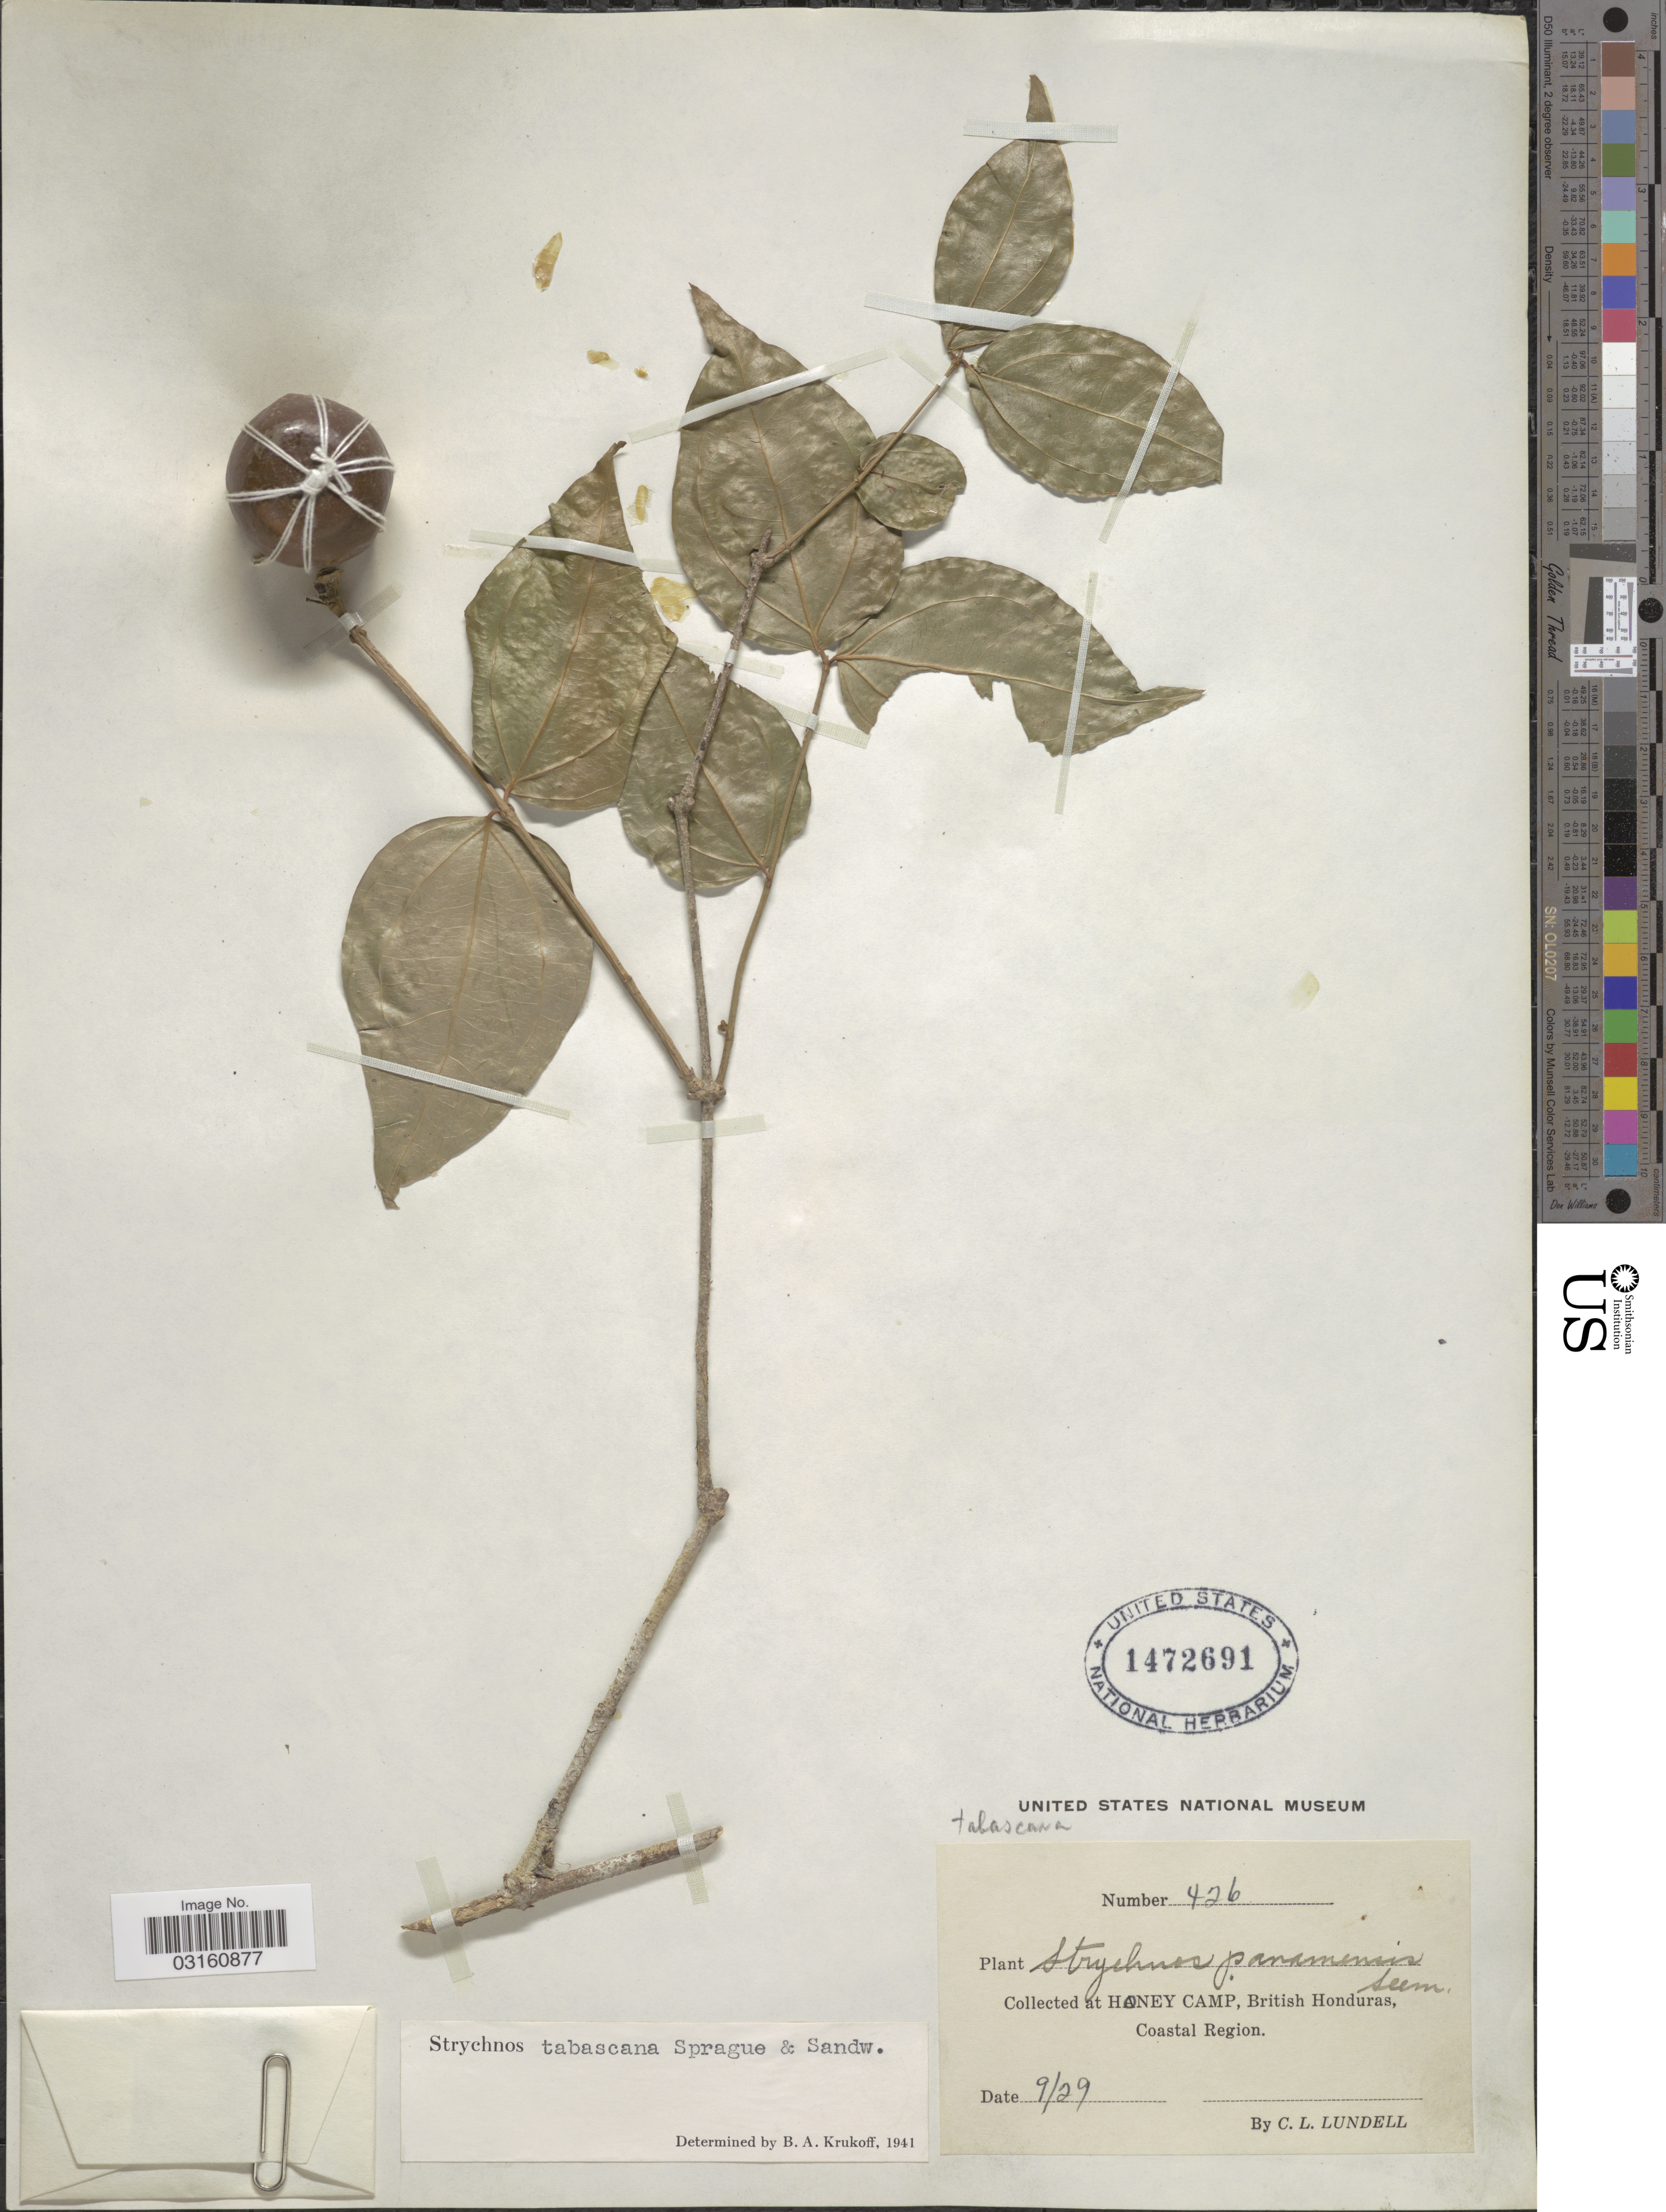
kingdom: Plantae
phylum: Tracheophyta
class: Magnoliopsida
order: Gentianales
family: Loganiaceae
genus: Strychnos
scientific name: Strychnos tabascana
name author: Sprague & Sandwith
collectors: C. L. Lundell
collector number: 426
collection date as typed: Transcribed d/m/y: /9/29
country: Belize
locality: Honey Camp, British Honduras, Coastal Region.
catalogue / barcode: US 1472691